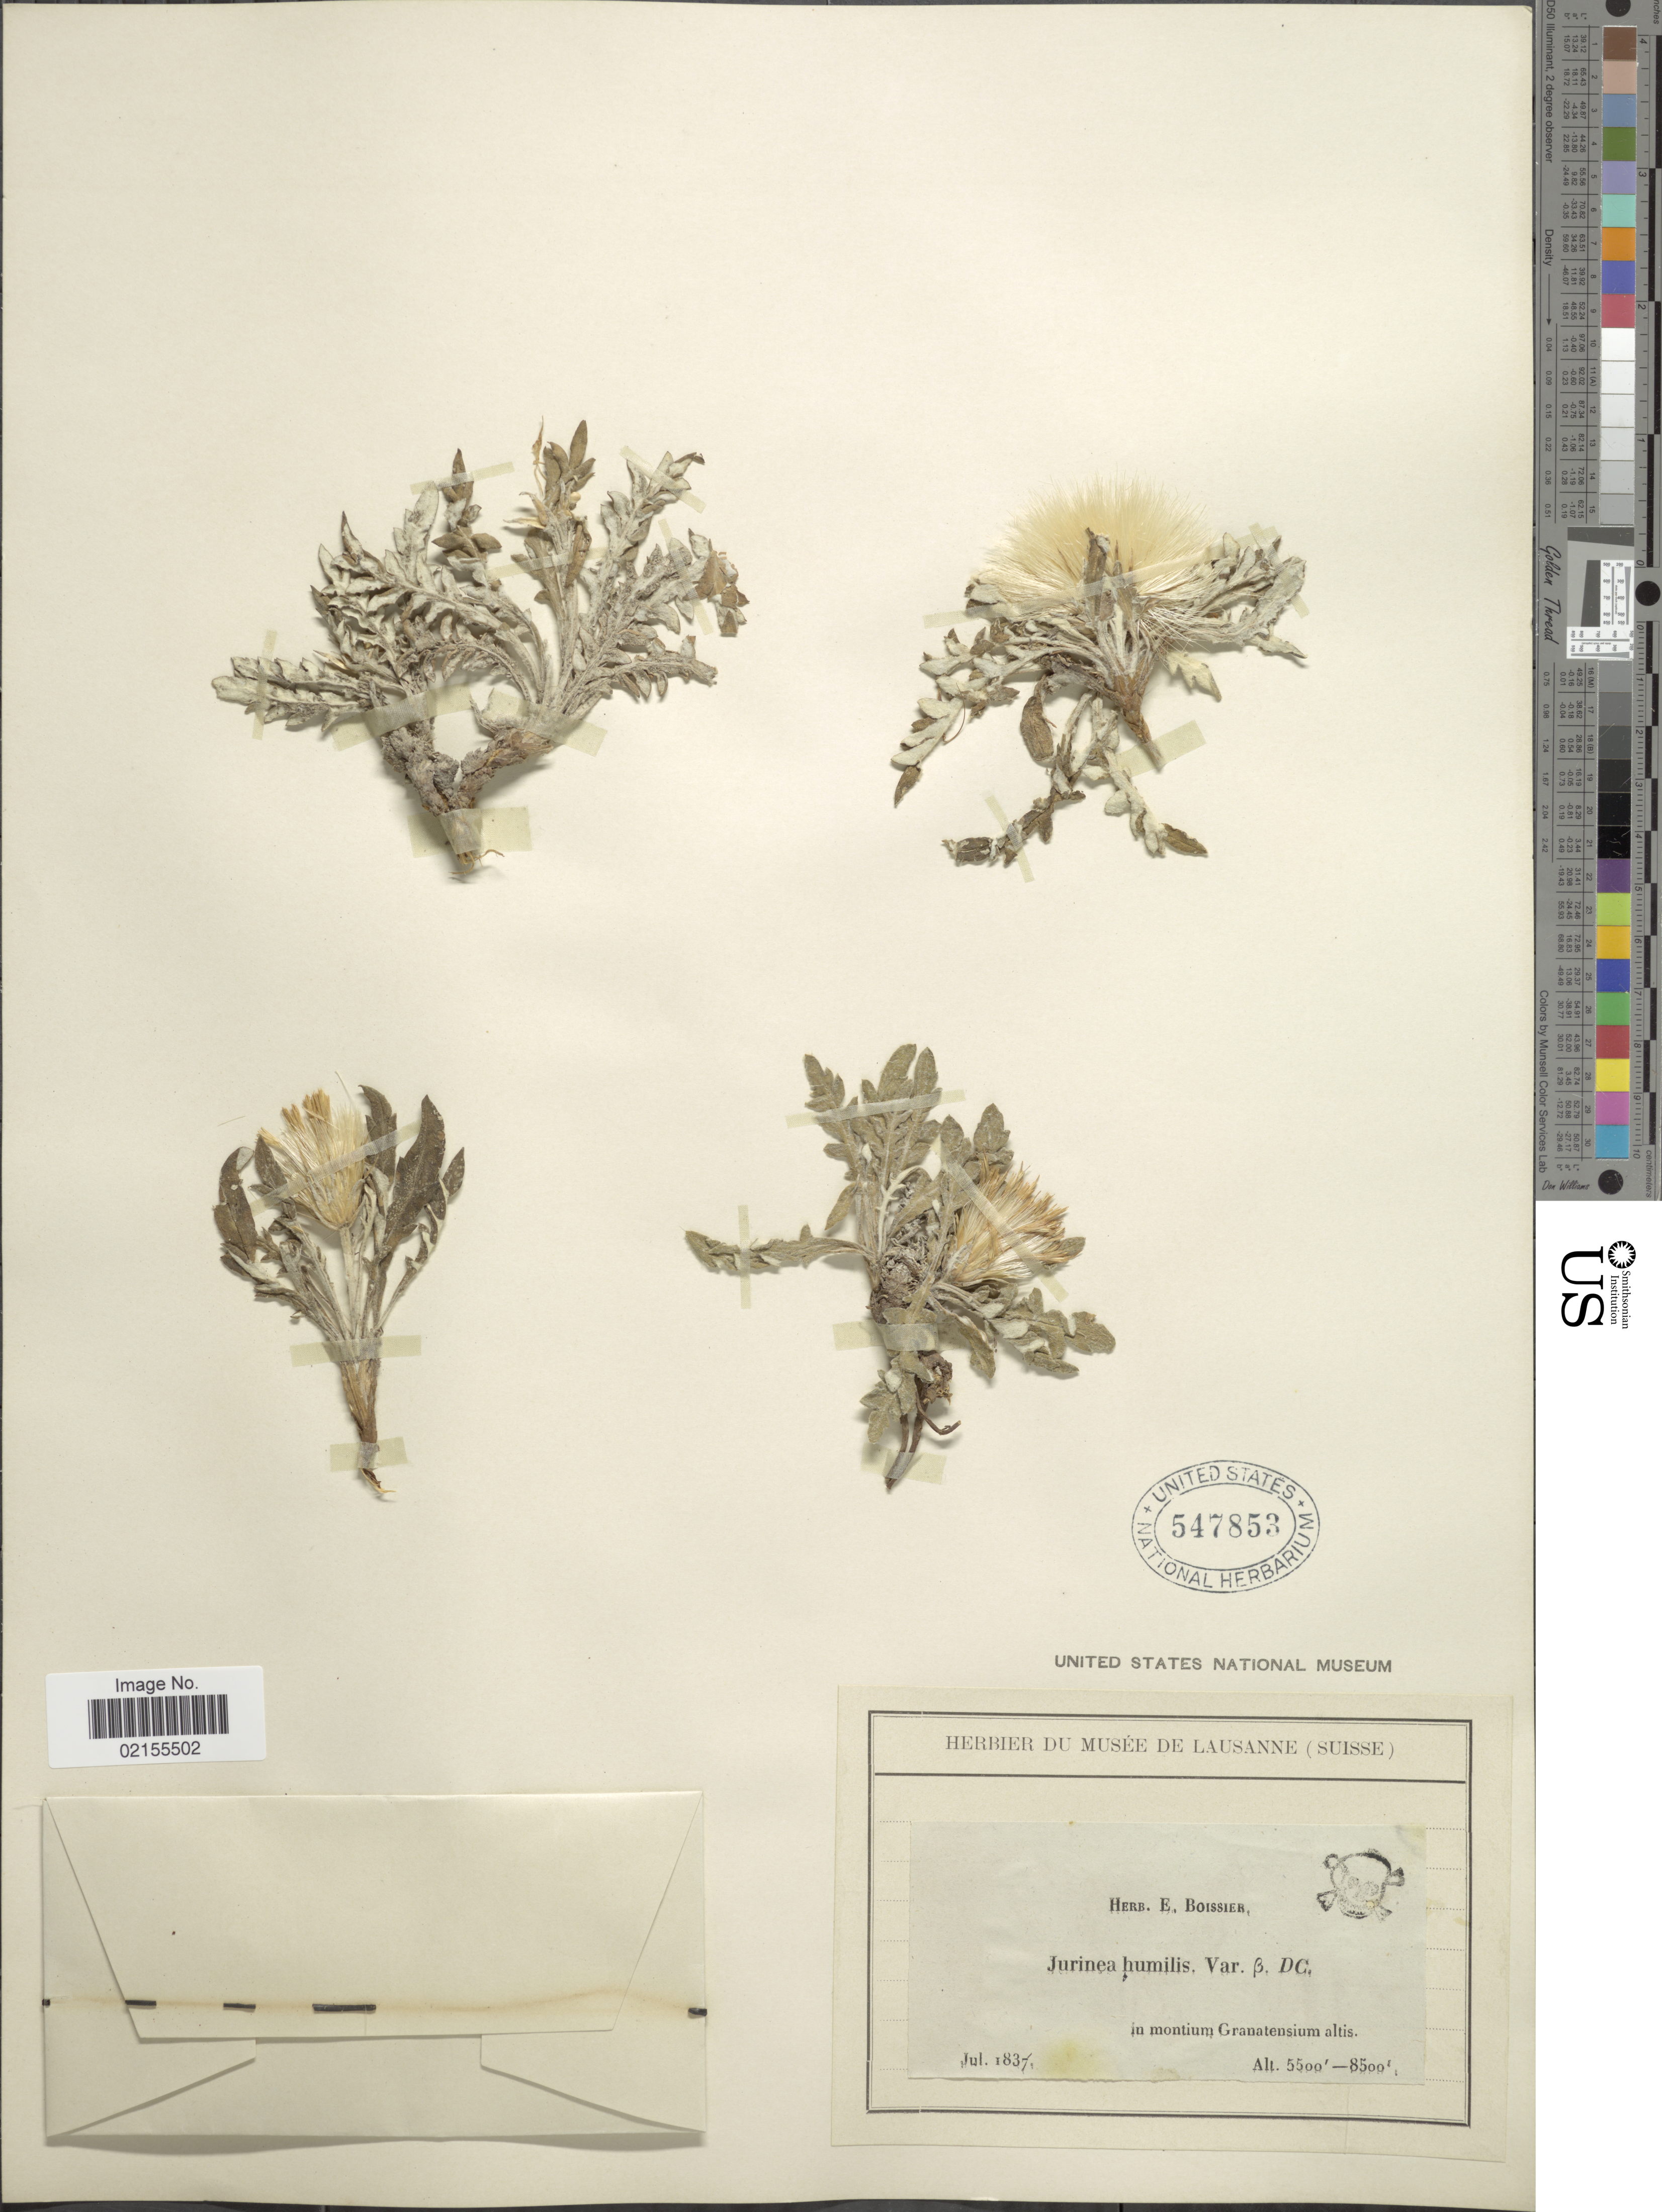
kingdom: Plantae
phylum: Tracheophyta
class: Magnoliopsida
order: Asterales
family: Asteraceae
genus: Jurinea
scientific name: Jurinea humilis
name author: (Desf.) DC.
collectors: Herb. Boissier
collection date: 1837-07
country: Spain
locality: Montium Granatensium altis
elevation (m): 1676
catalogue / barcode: US 547853